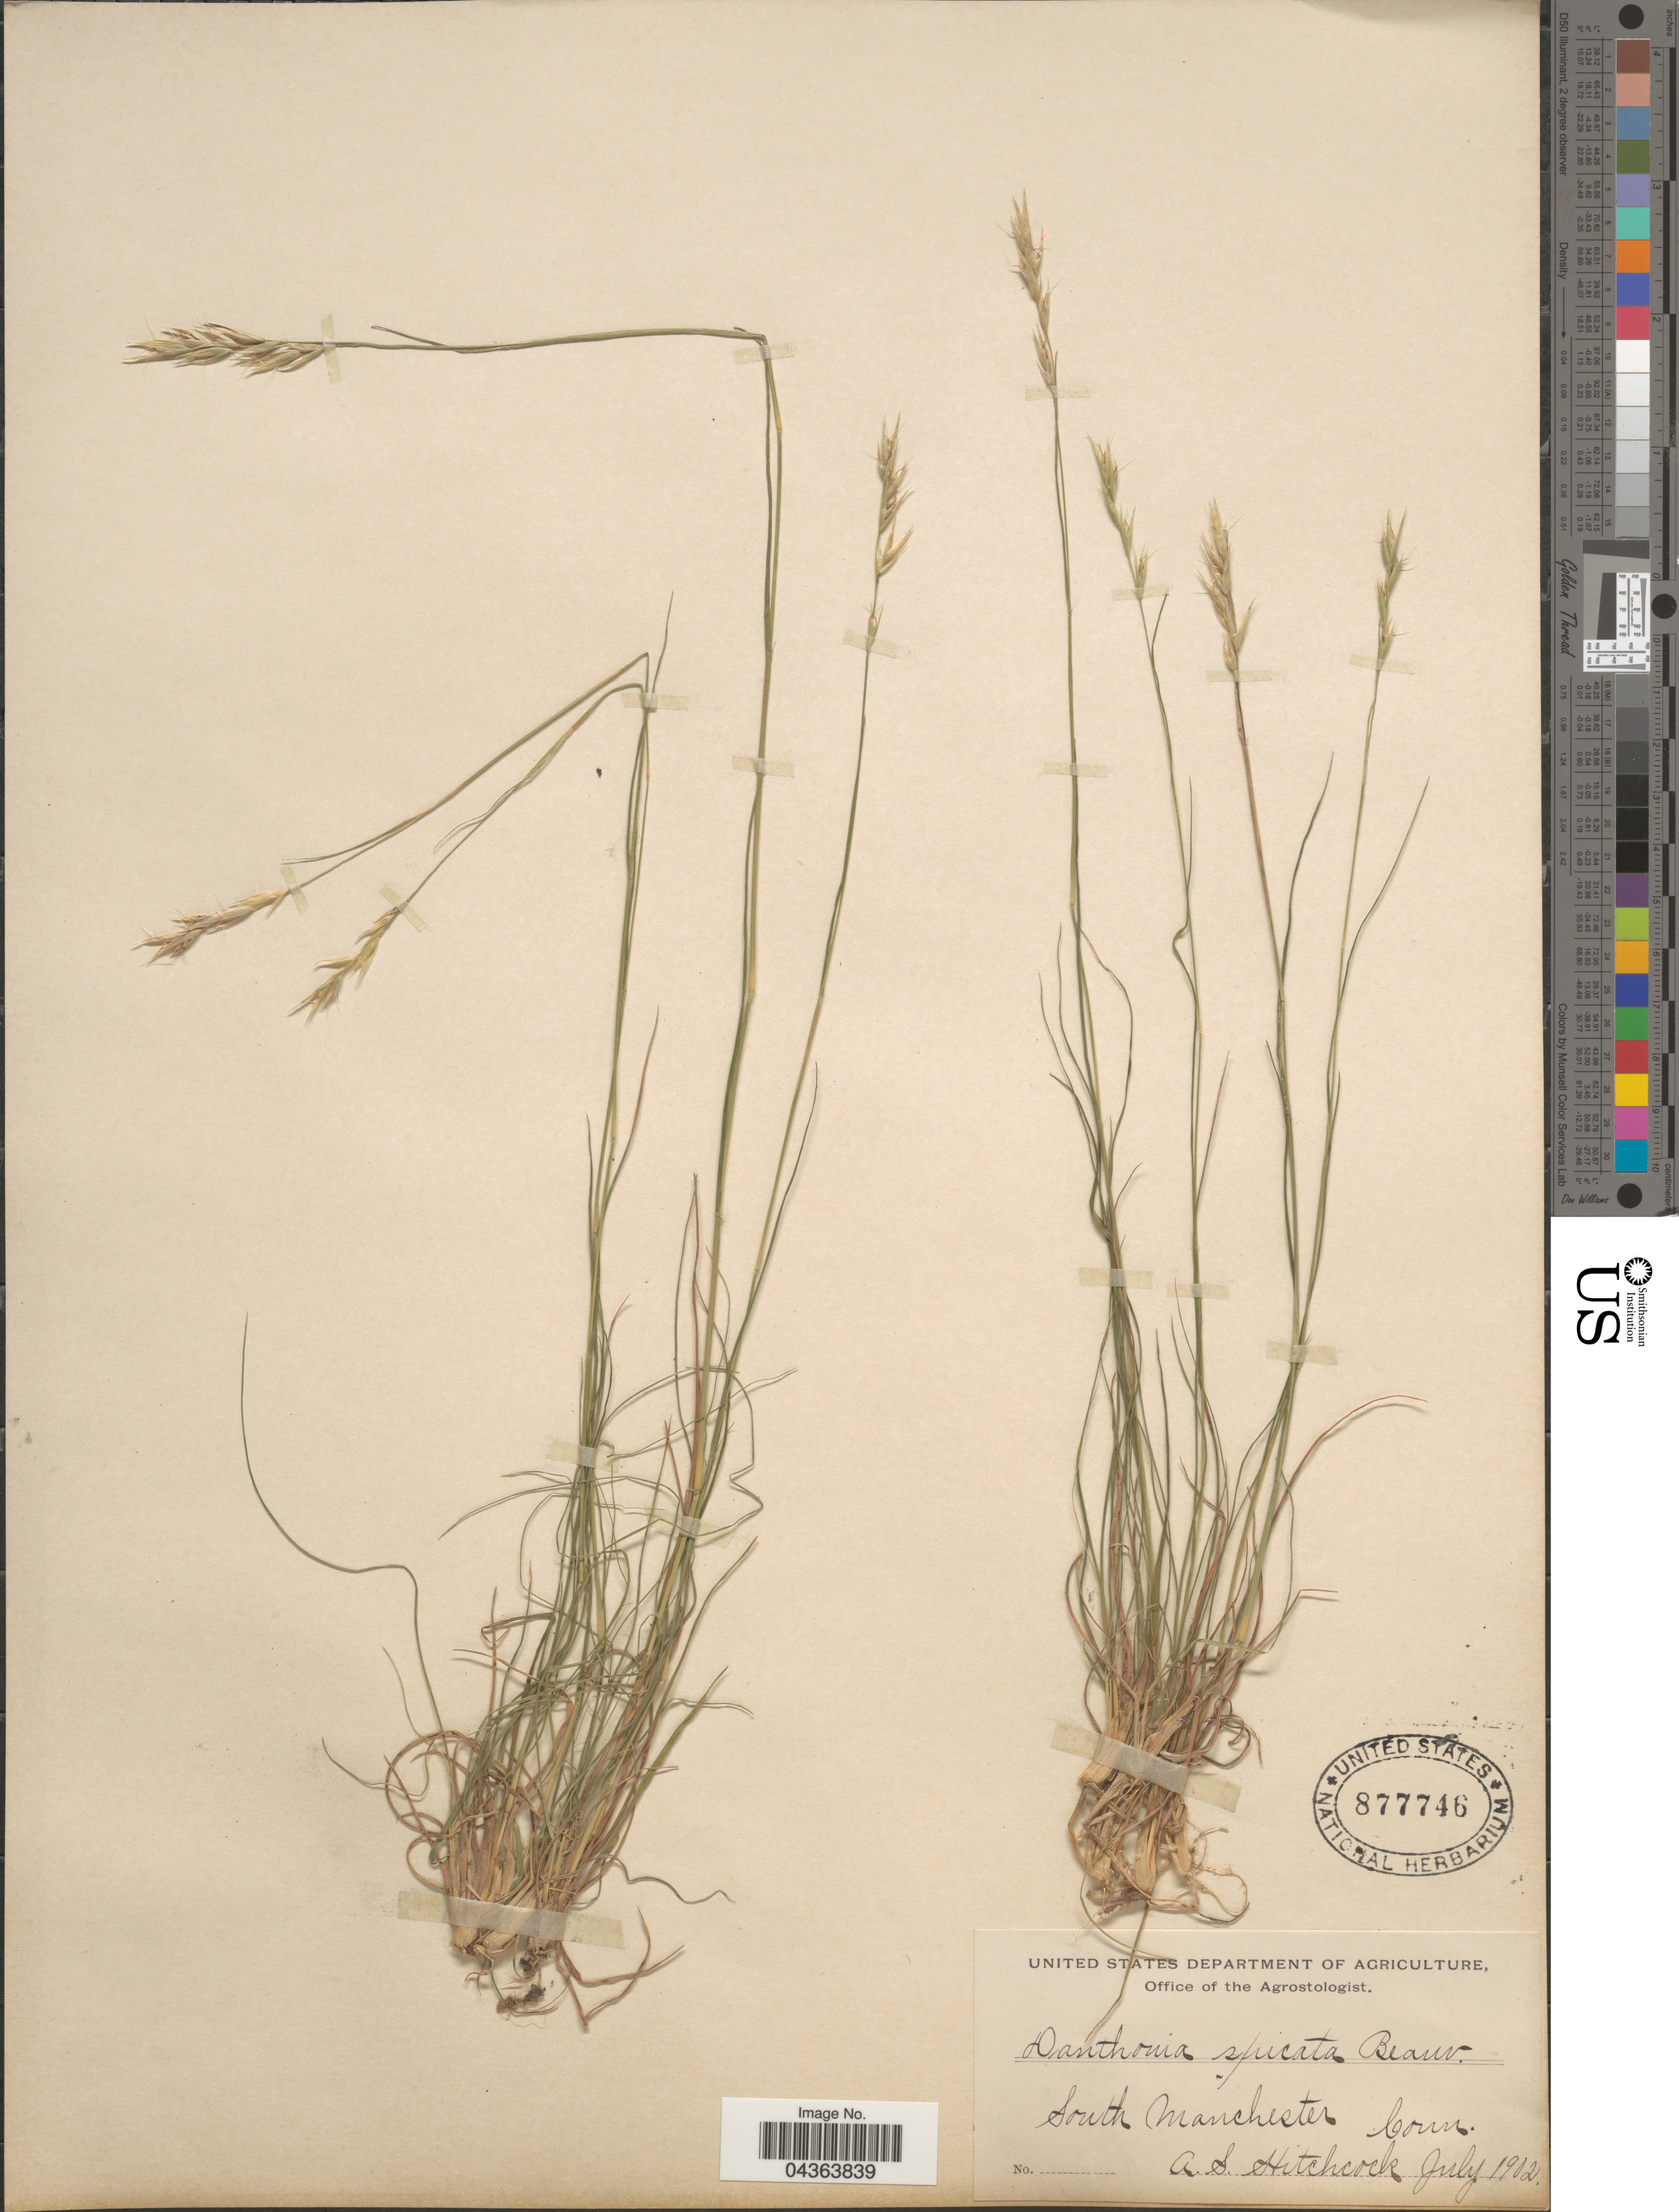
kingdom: Plantae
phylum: Tracheophyta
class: Liliopsida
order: Poales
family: Poaceae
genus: Danthonia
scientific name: Danthonia spicata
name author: (L.) P. Beauv. ex Roem. & Schult.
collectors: A. S. Hitchcock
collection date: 1902-07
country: United States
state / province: Connecticut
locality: South Manchester.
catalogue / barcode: US 877746